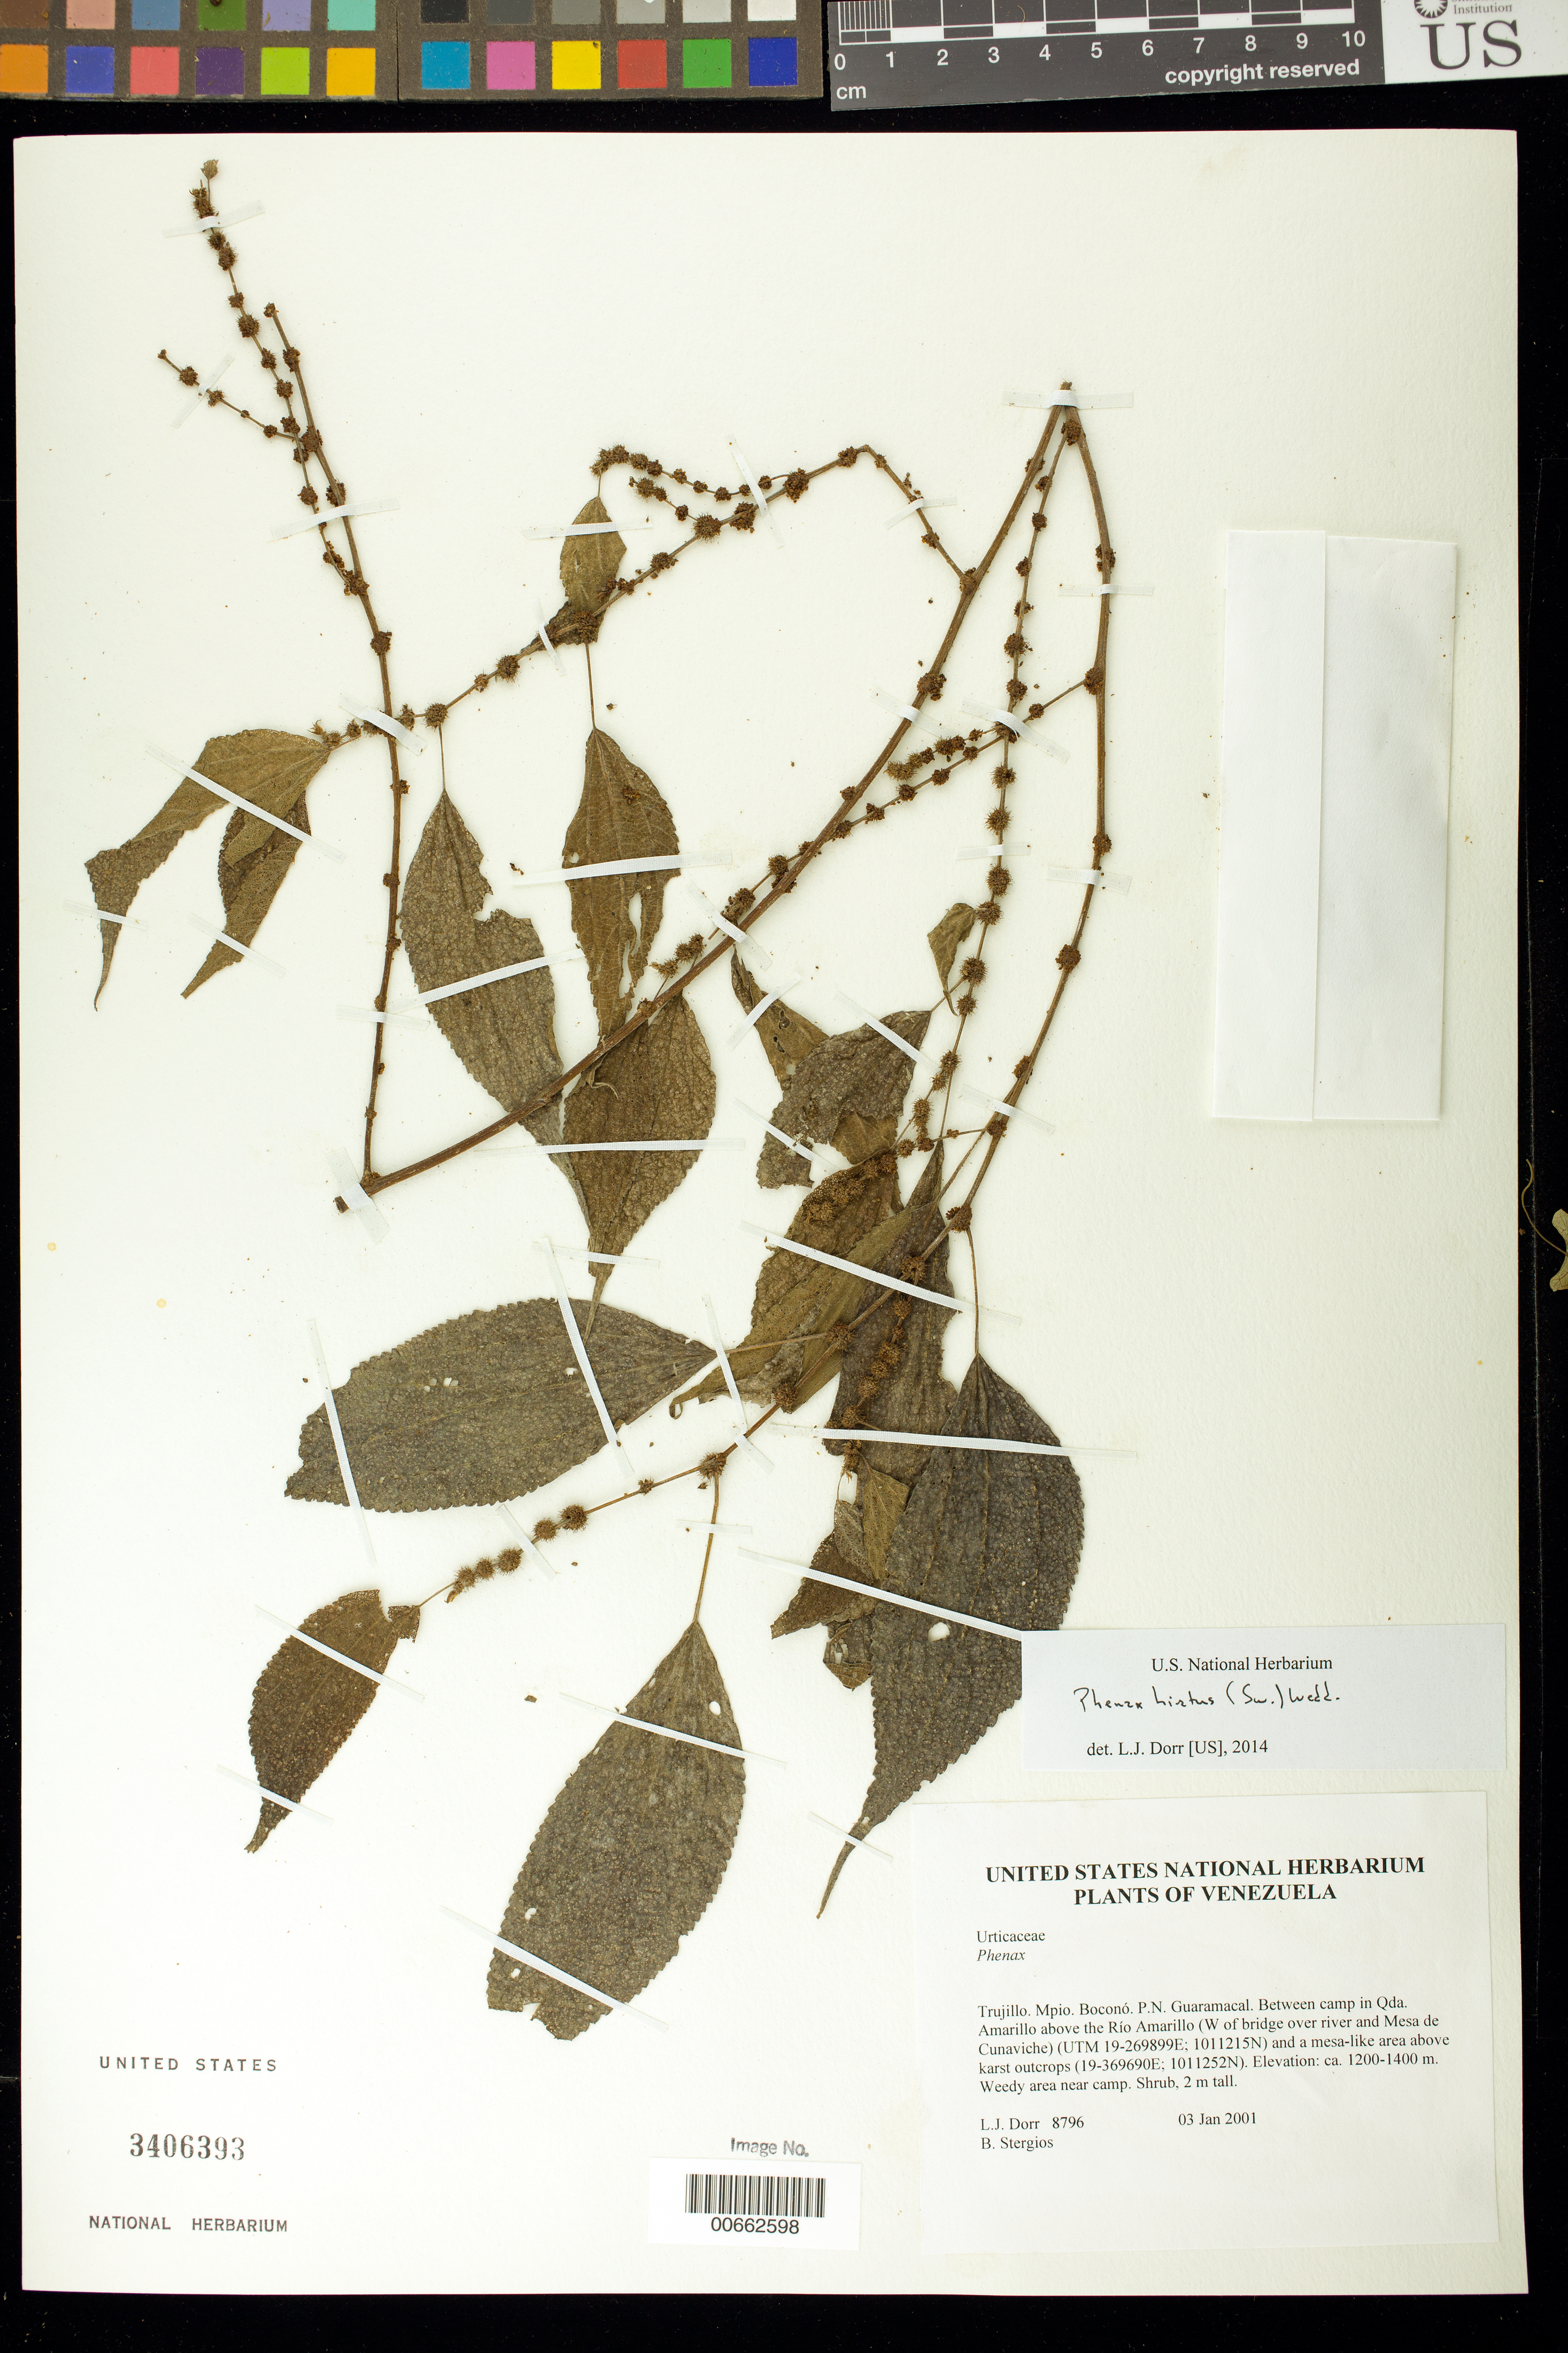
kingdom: Plantae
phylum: Tracheophyta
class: Magnoliopsida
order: Rosales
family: Urticaceae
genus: Phenax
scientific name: Phenax hirtus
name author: (Sw.) Wedd.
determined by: Dorr, L. J., (BOT), Smithsonian Institution - National Museum of Natural History (UNITED STATES)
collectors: L. J. Dorr & B. G. Stergios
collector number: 8796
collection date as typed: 03 Jan 2001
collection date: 2001-01-03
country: Venezuela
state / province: Trujillo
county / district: Boconó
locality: Parque Nacional Guaramacal. Between camp in Qda Amarillo above Río Amarillo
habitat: Weedy area near camp.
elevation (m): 1200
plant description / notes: PORT, US, VEN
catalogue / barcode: US 3406393